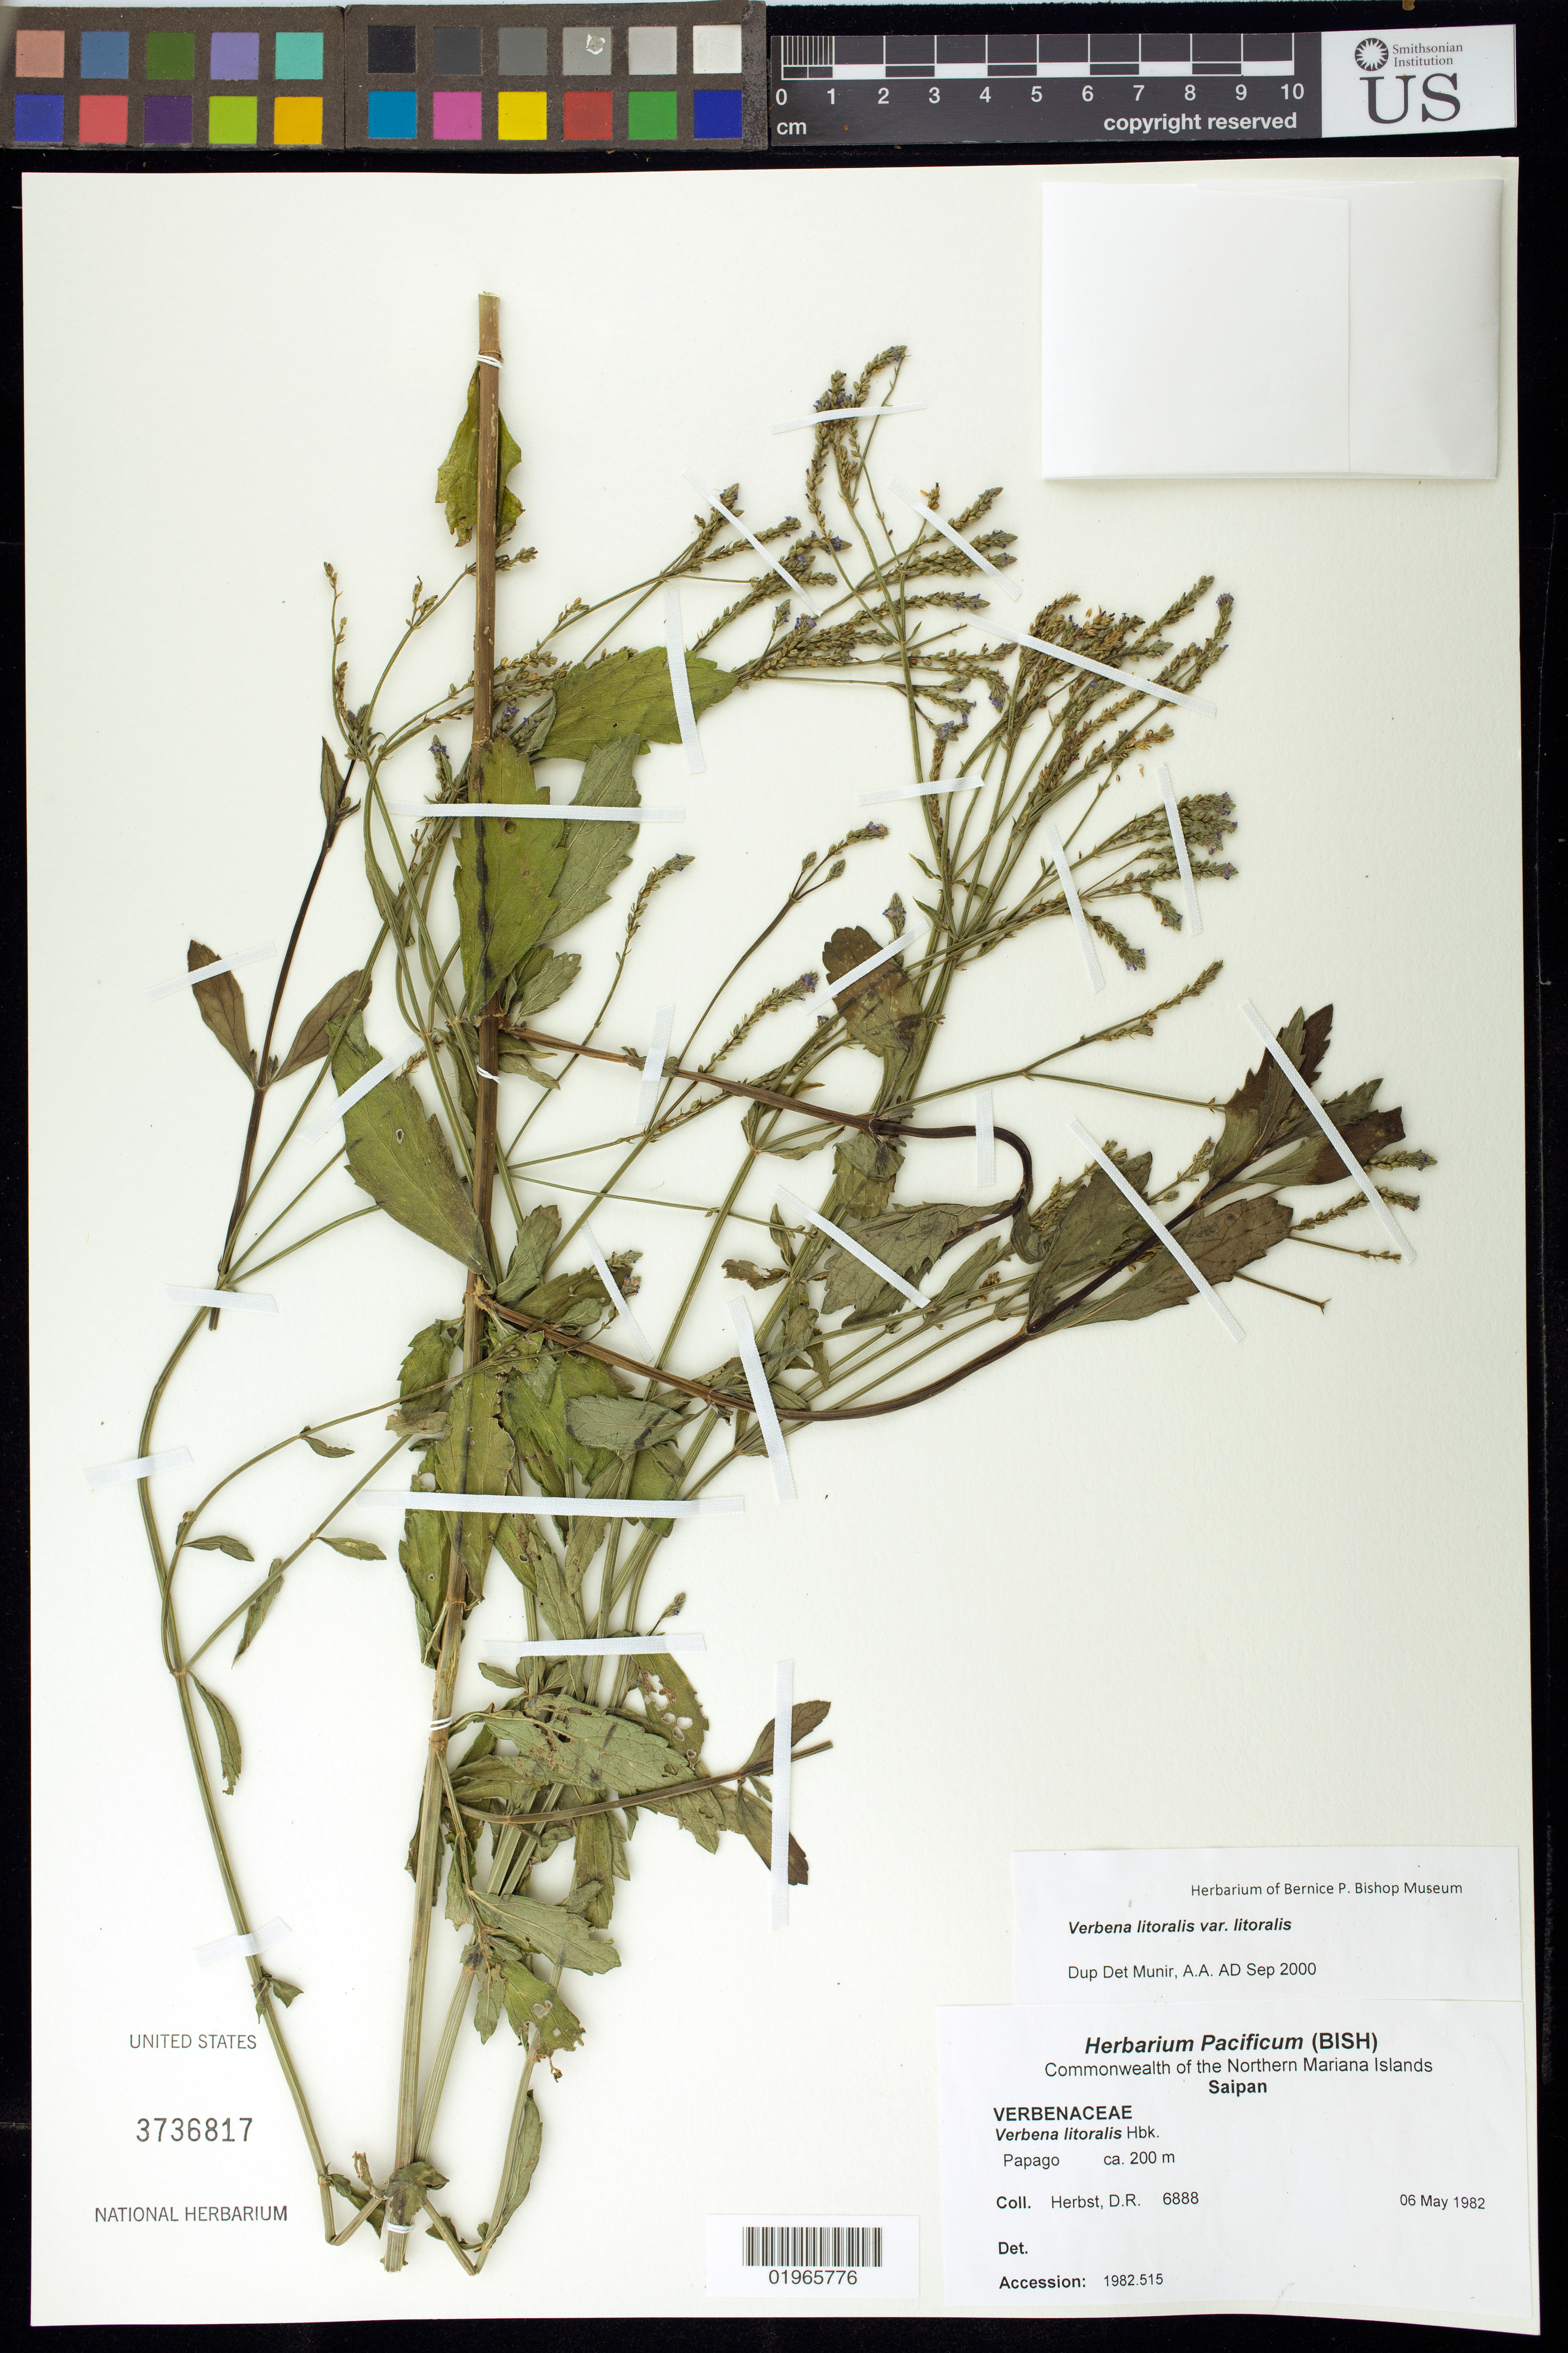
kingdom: Plantae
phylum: Tracheophyta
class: Magnoliopsida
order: Lamiales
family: Verbenaceae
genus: Verbena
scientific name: Verbena litoralis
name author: Kunth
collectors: D. Herbst & M. V. Falanruw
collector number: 6888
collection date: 1982-05-06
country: Northern Mariana Islands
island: Saipan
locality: Micronesia. Saipan, Papago.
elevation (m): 200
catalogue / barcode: US 3736817